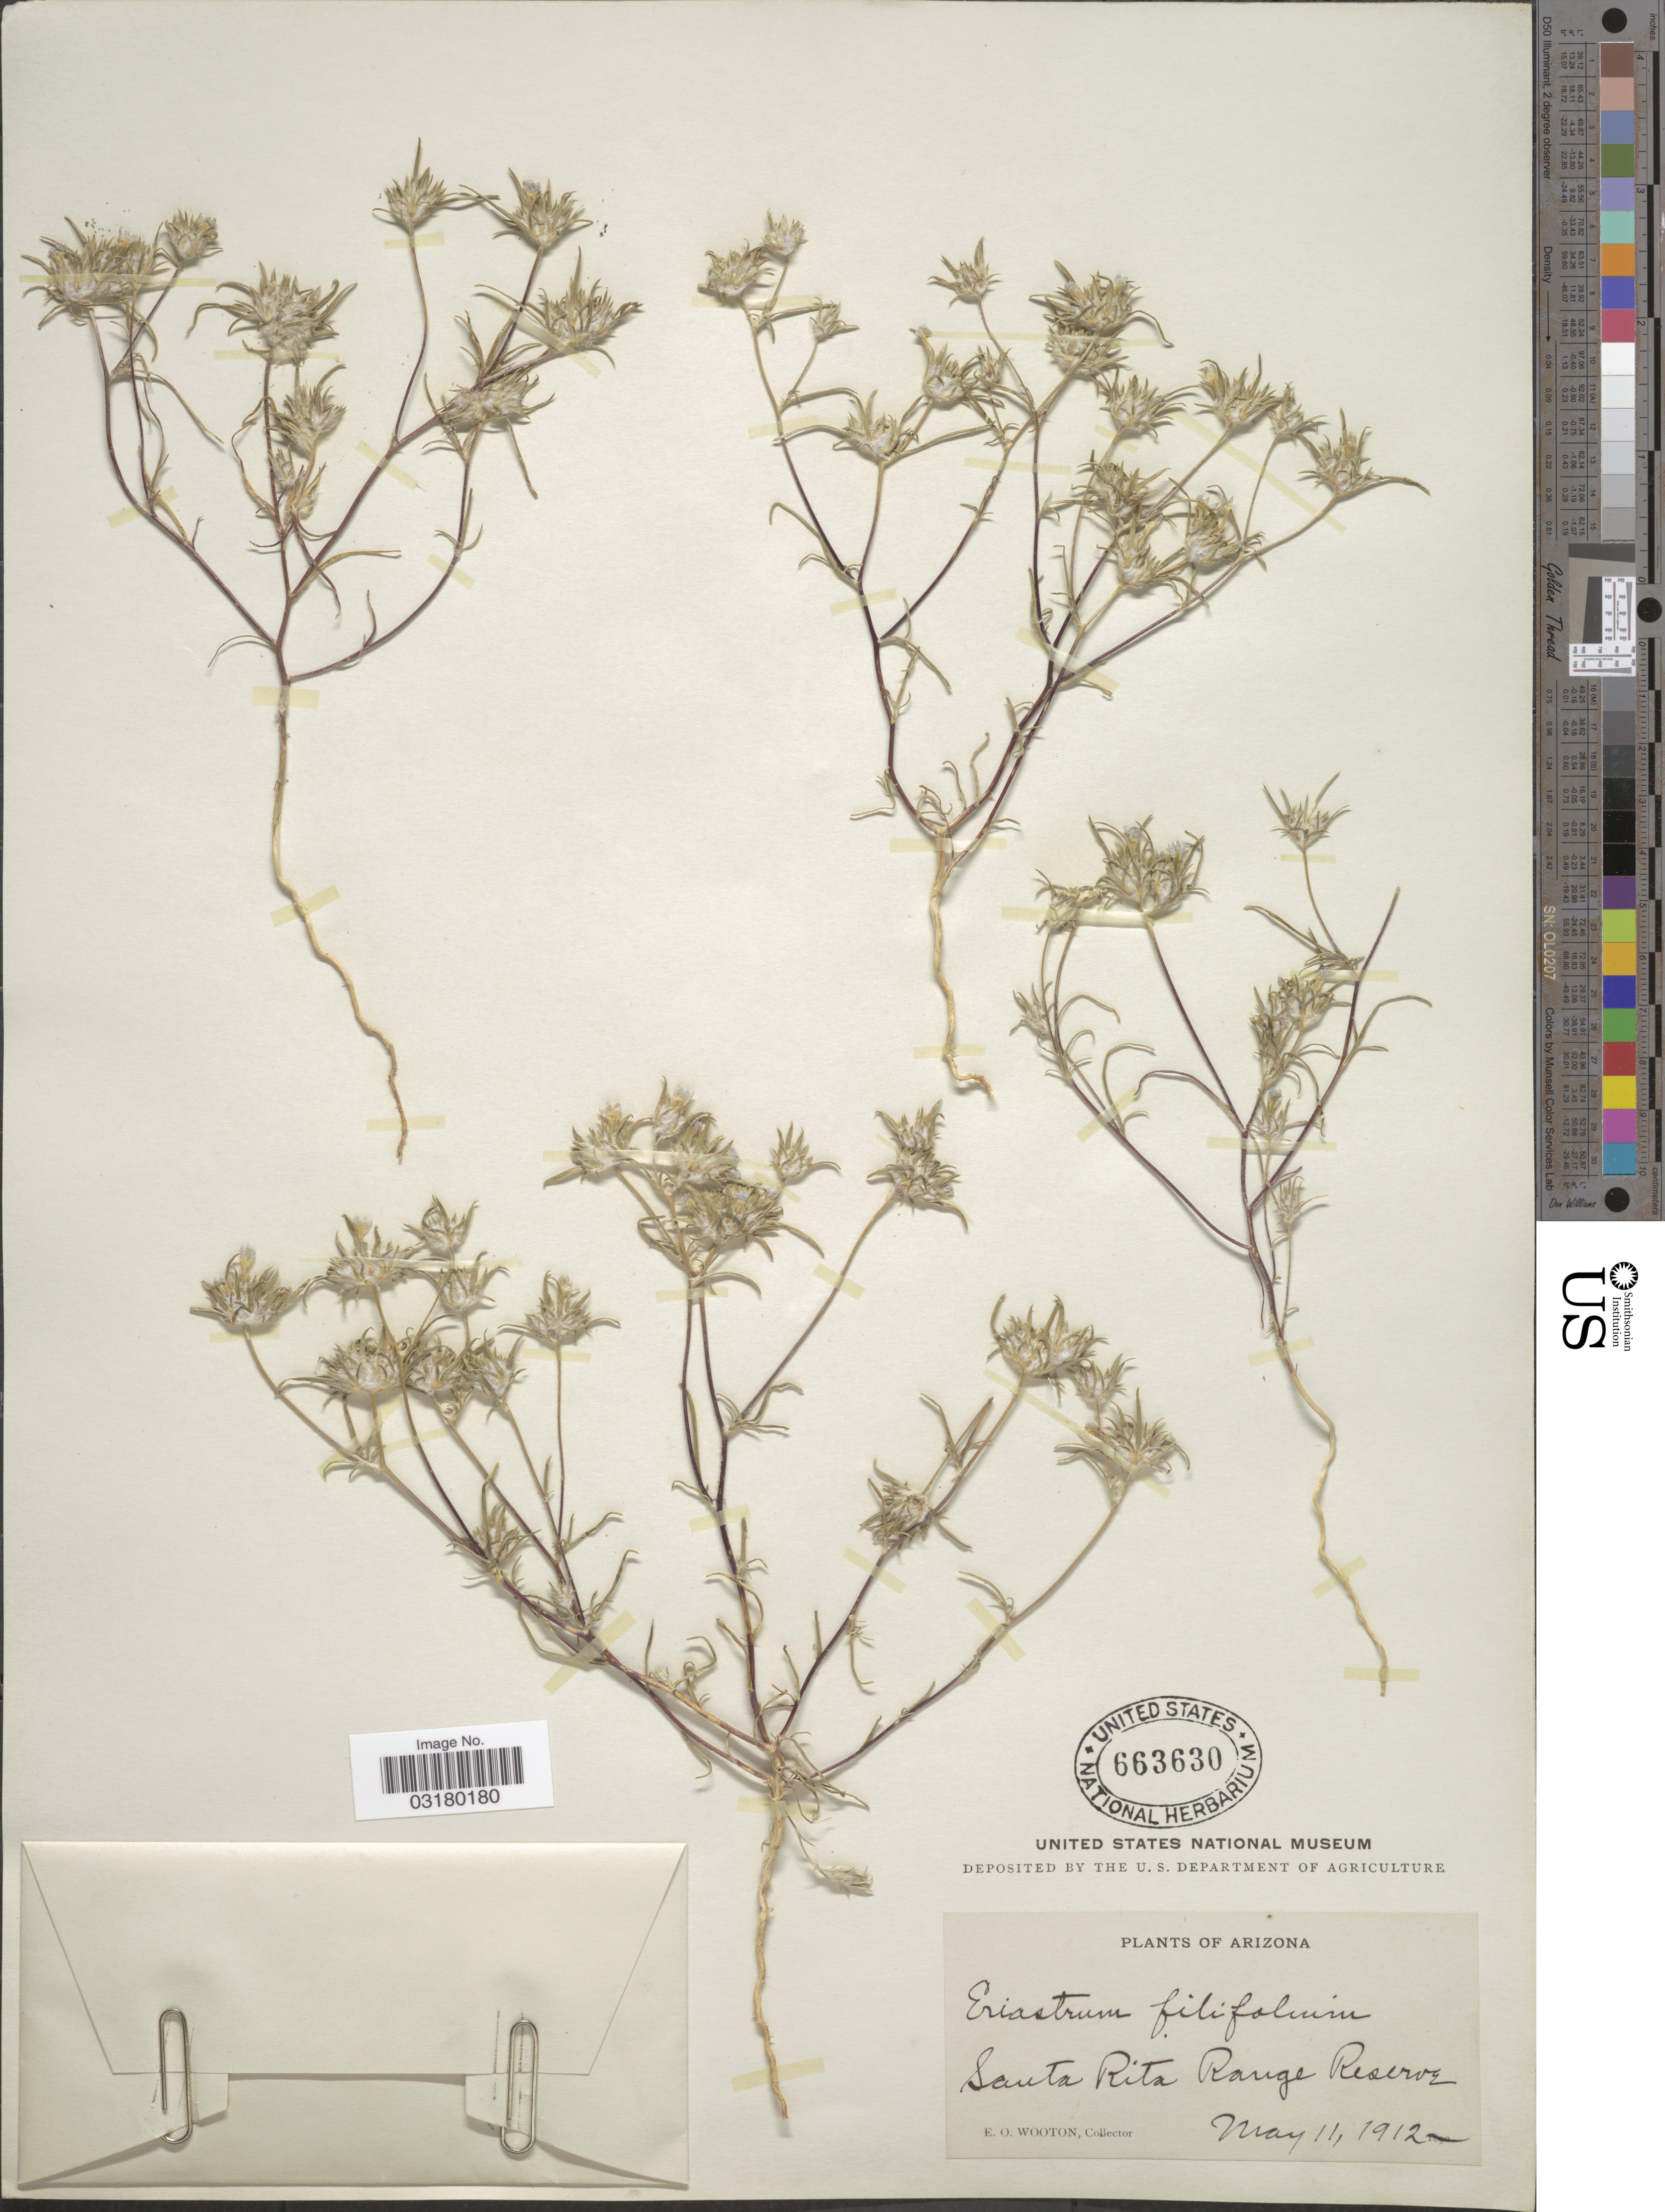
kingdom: Plantae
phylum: Tracheophyta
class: Magnoliopsida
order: Ericales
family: Polemoniaceae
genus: Eriastrum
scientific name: Eriastrum diffusum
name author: (A. Gray) H. Mason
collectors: E. O. Wooton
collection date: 1912-05-11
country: United States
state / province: Arizona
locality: Santa Rita Range Reserve.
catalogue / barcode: US 663630